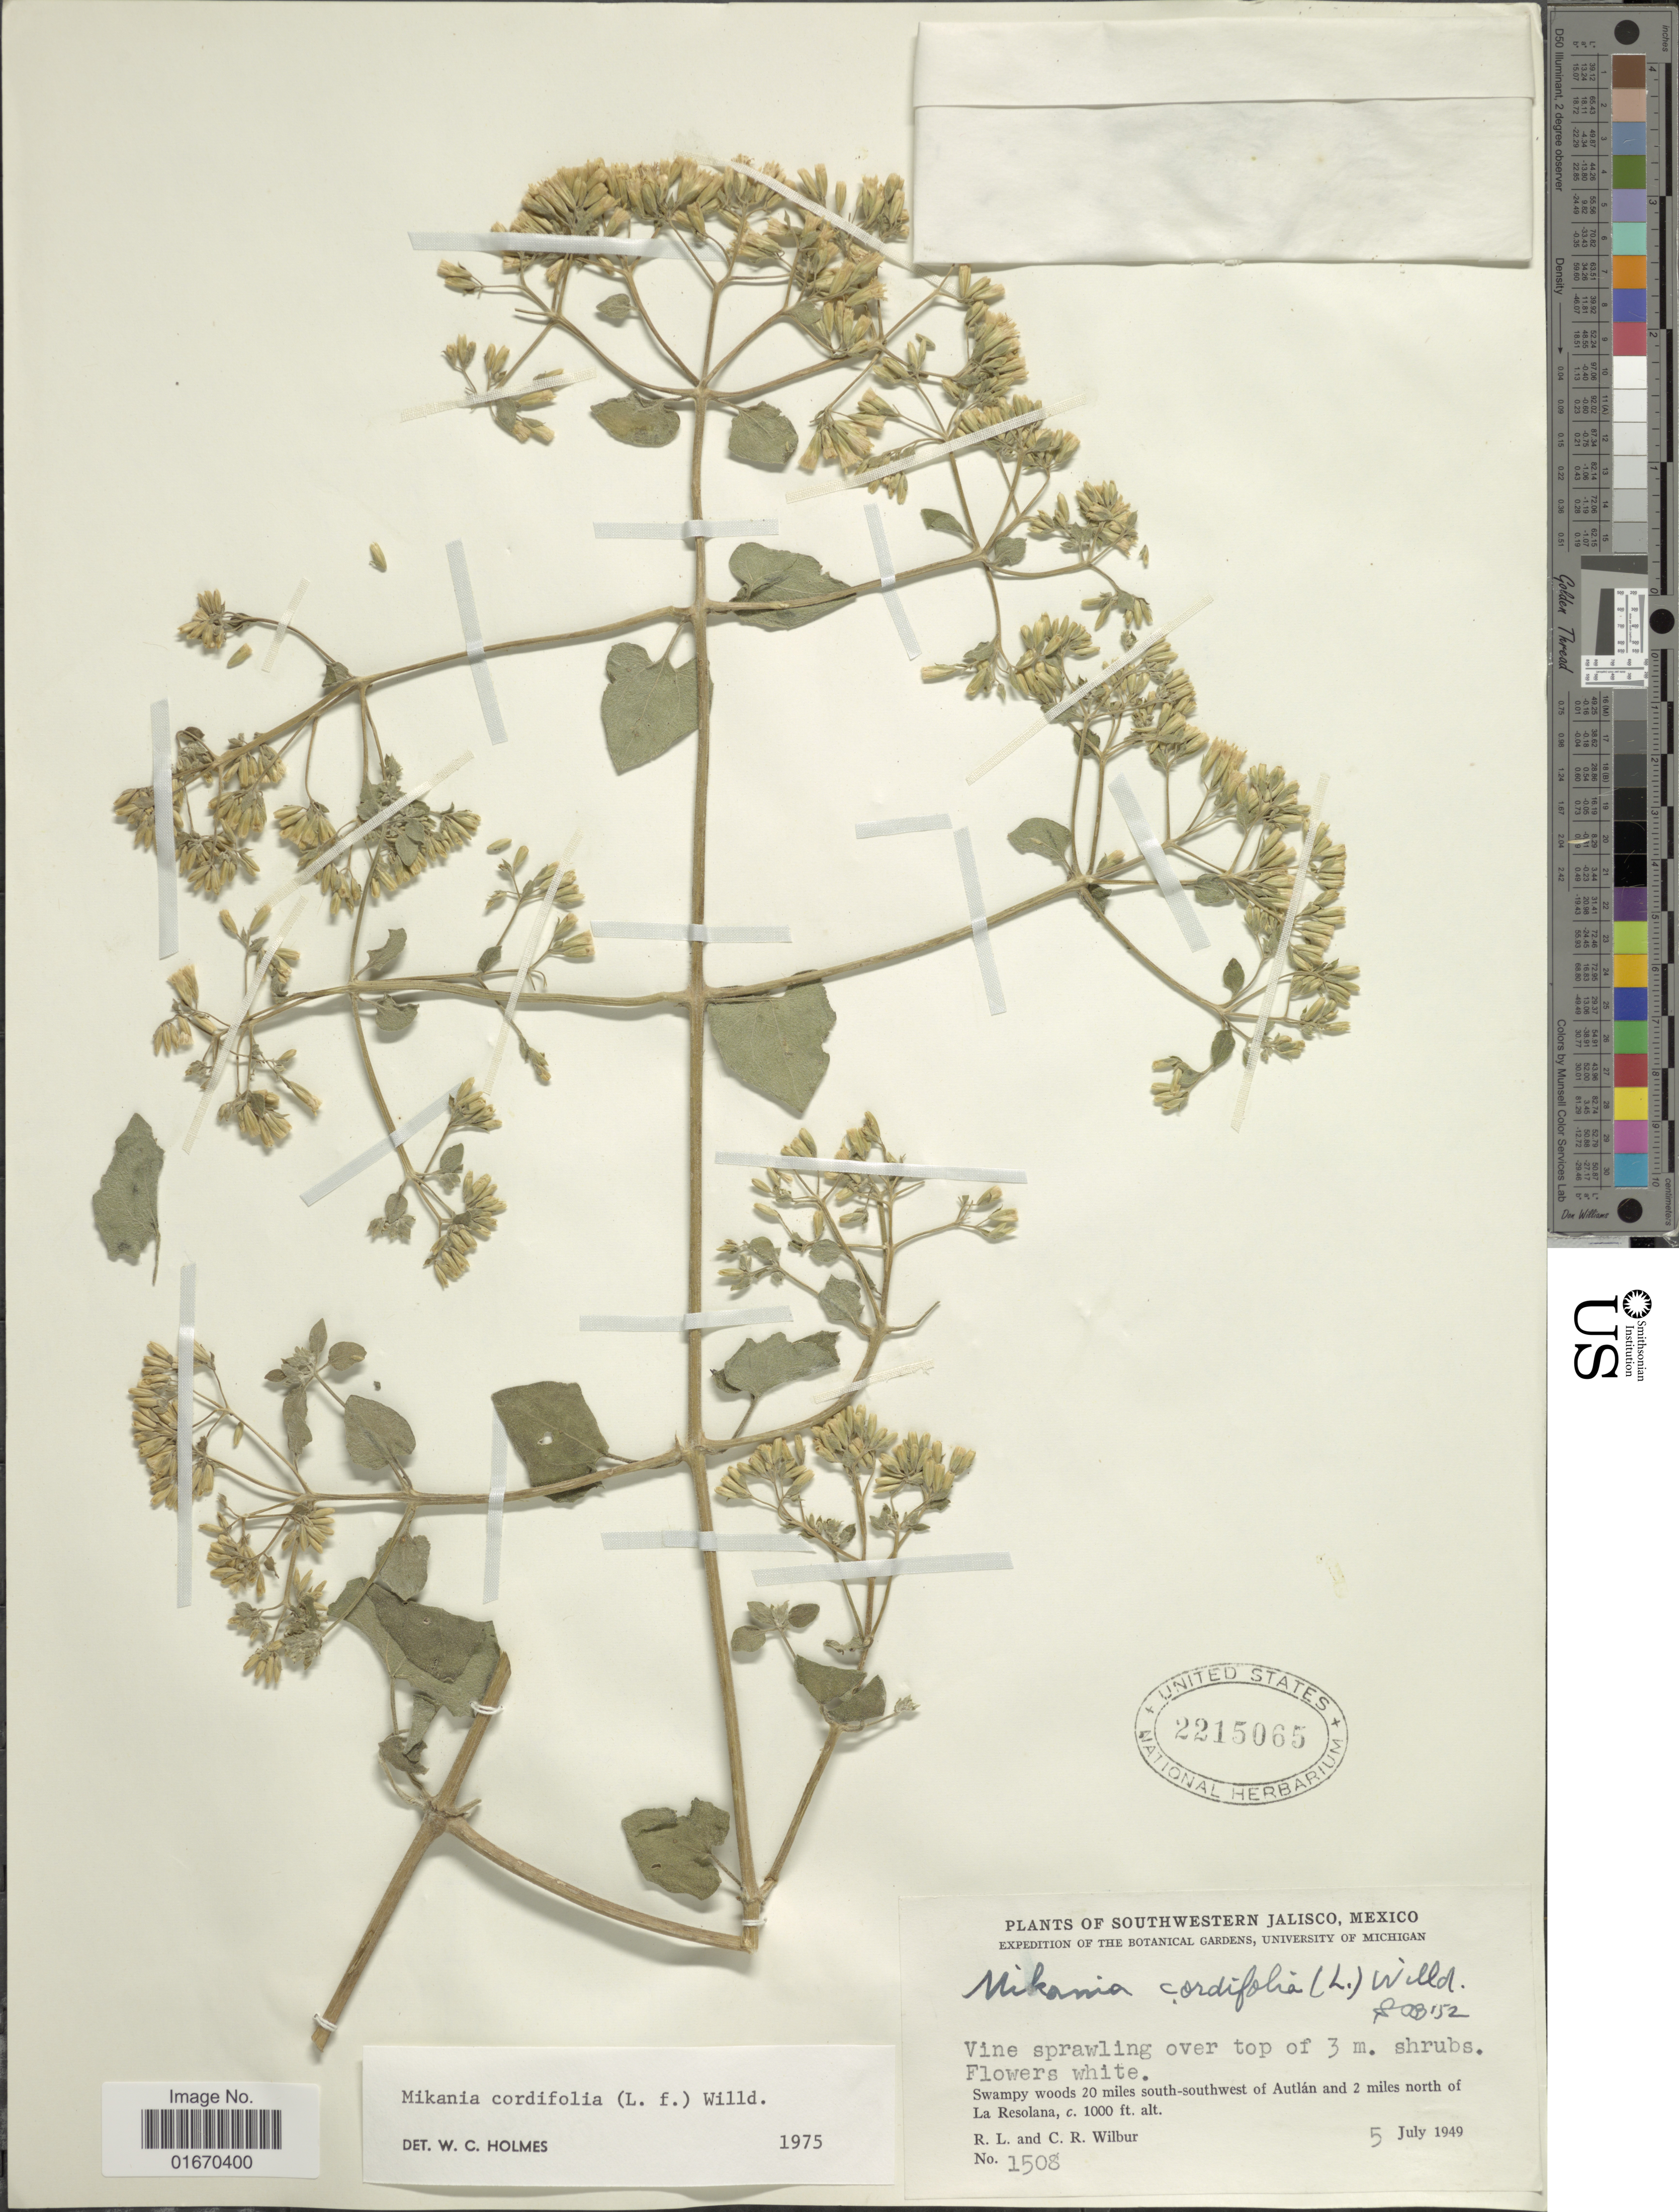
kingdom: Plantae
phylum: Tracheophyta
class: Magnoliopsida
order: Asterales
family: Asteraceae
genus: Mikania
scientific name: Mikania cordifolia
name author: Kunth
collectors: R. L. Wilbur & C. Wilbur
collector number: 1508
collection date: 1949-07-05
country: Mexico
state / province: Jalisco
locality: Southwestern Jalisco, 20 miles south-southwest of Autlan and 2 miles north of La Resolana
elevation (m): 305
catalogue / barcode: US 2215065